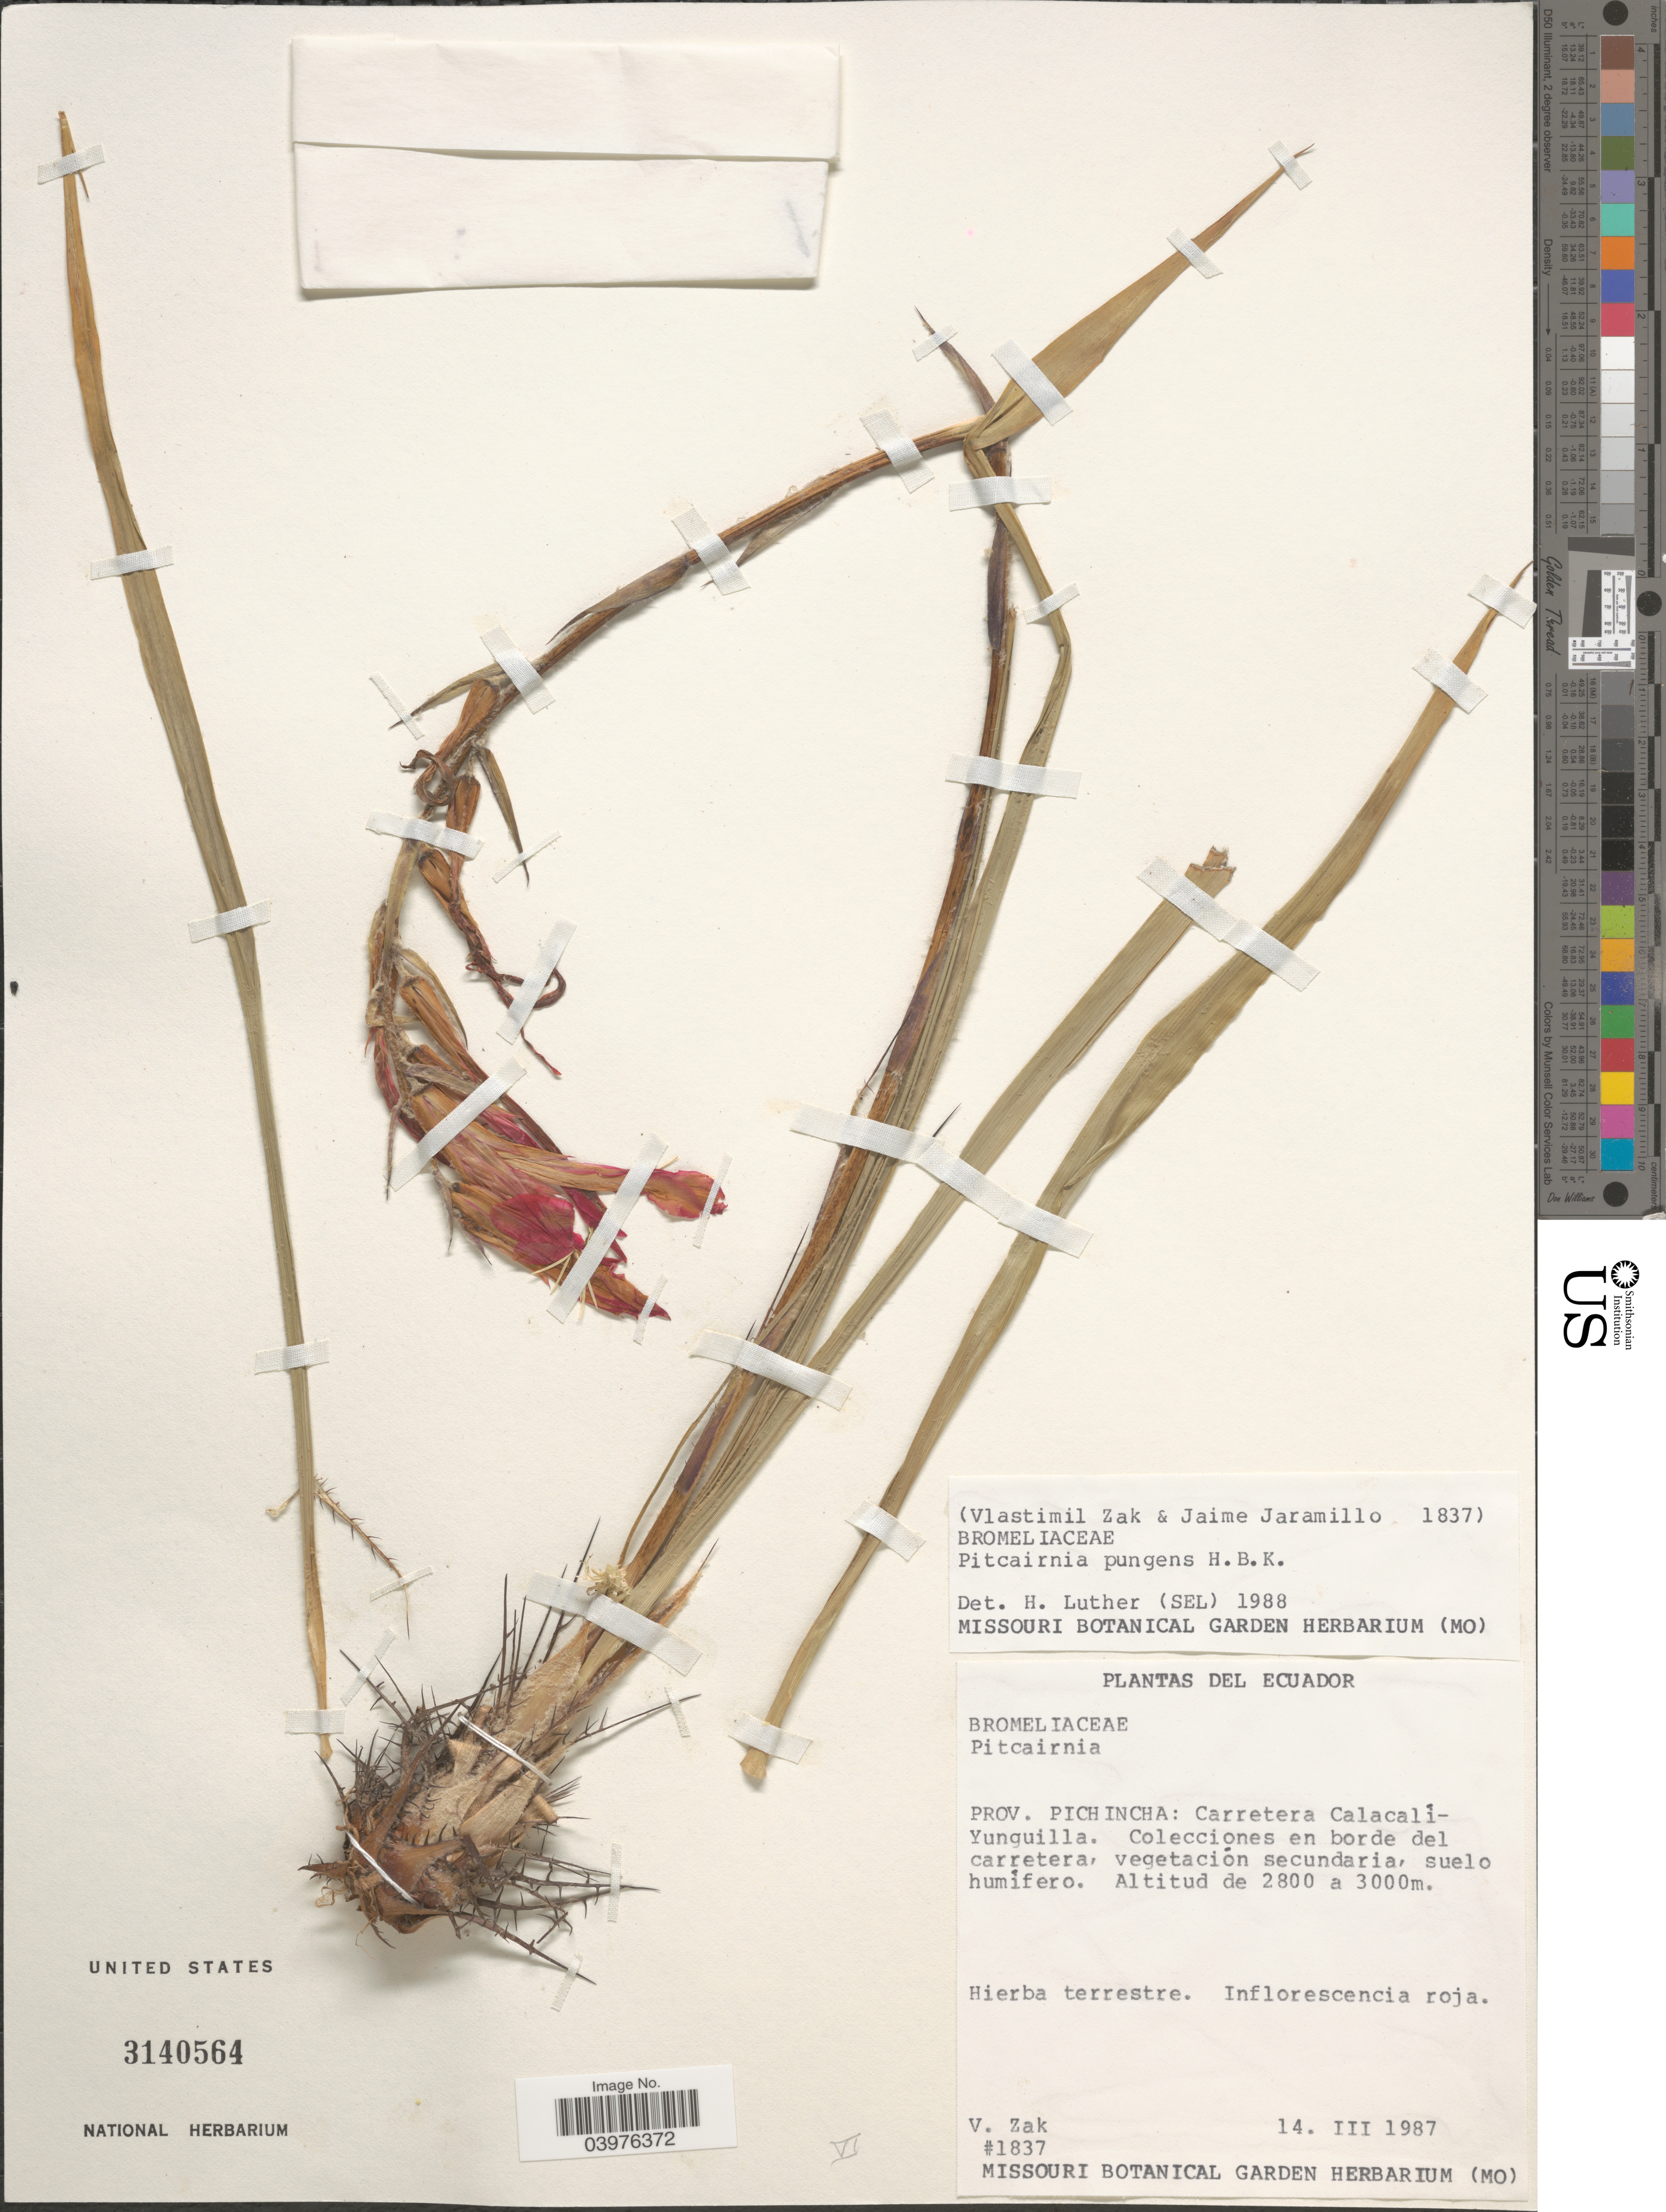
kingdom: Plantae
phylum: Tracheophyta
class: Liliopsida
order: Poales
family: Bromeliaceae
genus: Pitcairnia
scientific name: Pitcairnia pungens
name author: Kunth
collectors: V. Zak & J. Jaramillo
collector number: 1837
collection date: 1987-03-14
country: Ecuador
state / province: Pichincha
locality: Carretera Calacali-Yunguilla.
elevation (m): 2800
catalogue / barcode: US 3140564